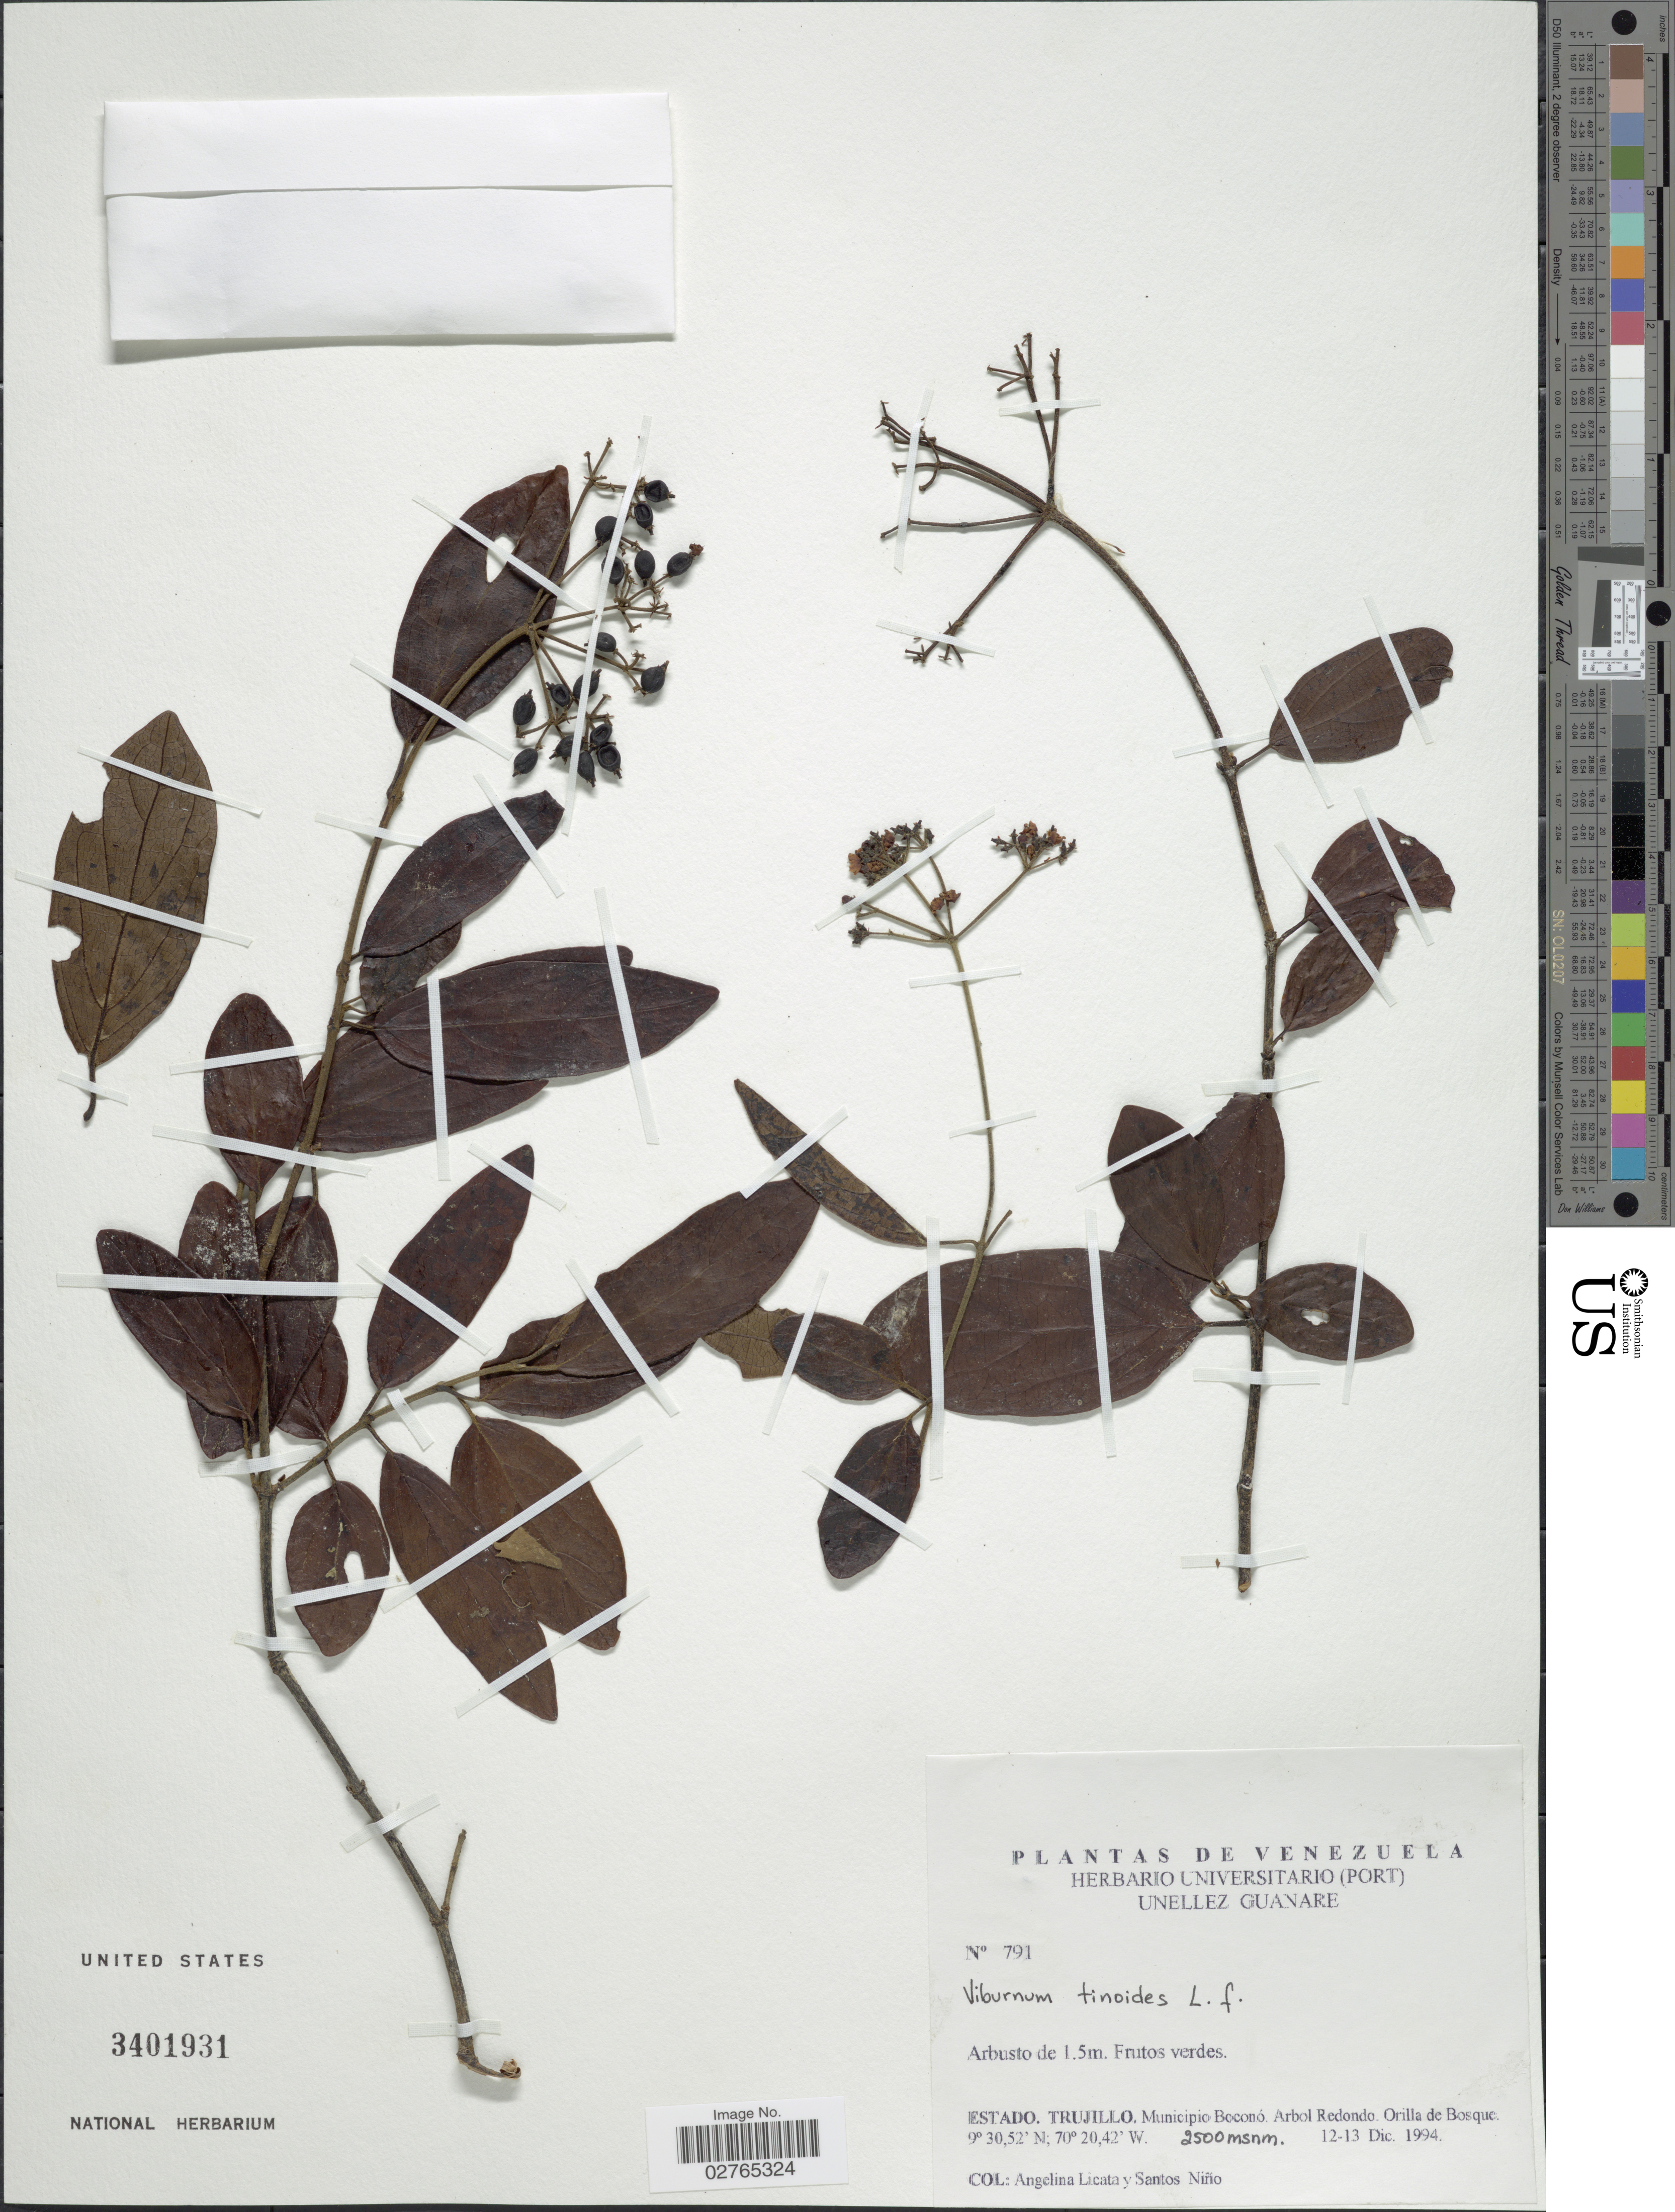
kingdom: Plantae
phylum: Tracheophyta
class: Magnoliopsida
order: Dipsacales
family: Viburnaceae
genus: Viburnum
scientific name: Viburnum tinoides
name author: L. f.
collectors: A. Licata & S. M. Niño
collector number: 791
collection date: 1994-12-12/1994-12-13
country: Venezuela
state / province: Trujillo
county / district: Boconó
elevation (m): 2500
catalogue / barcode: US 3401931